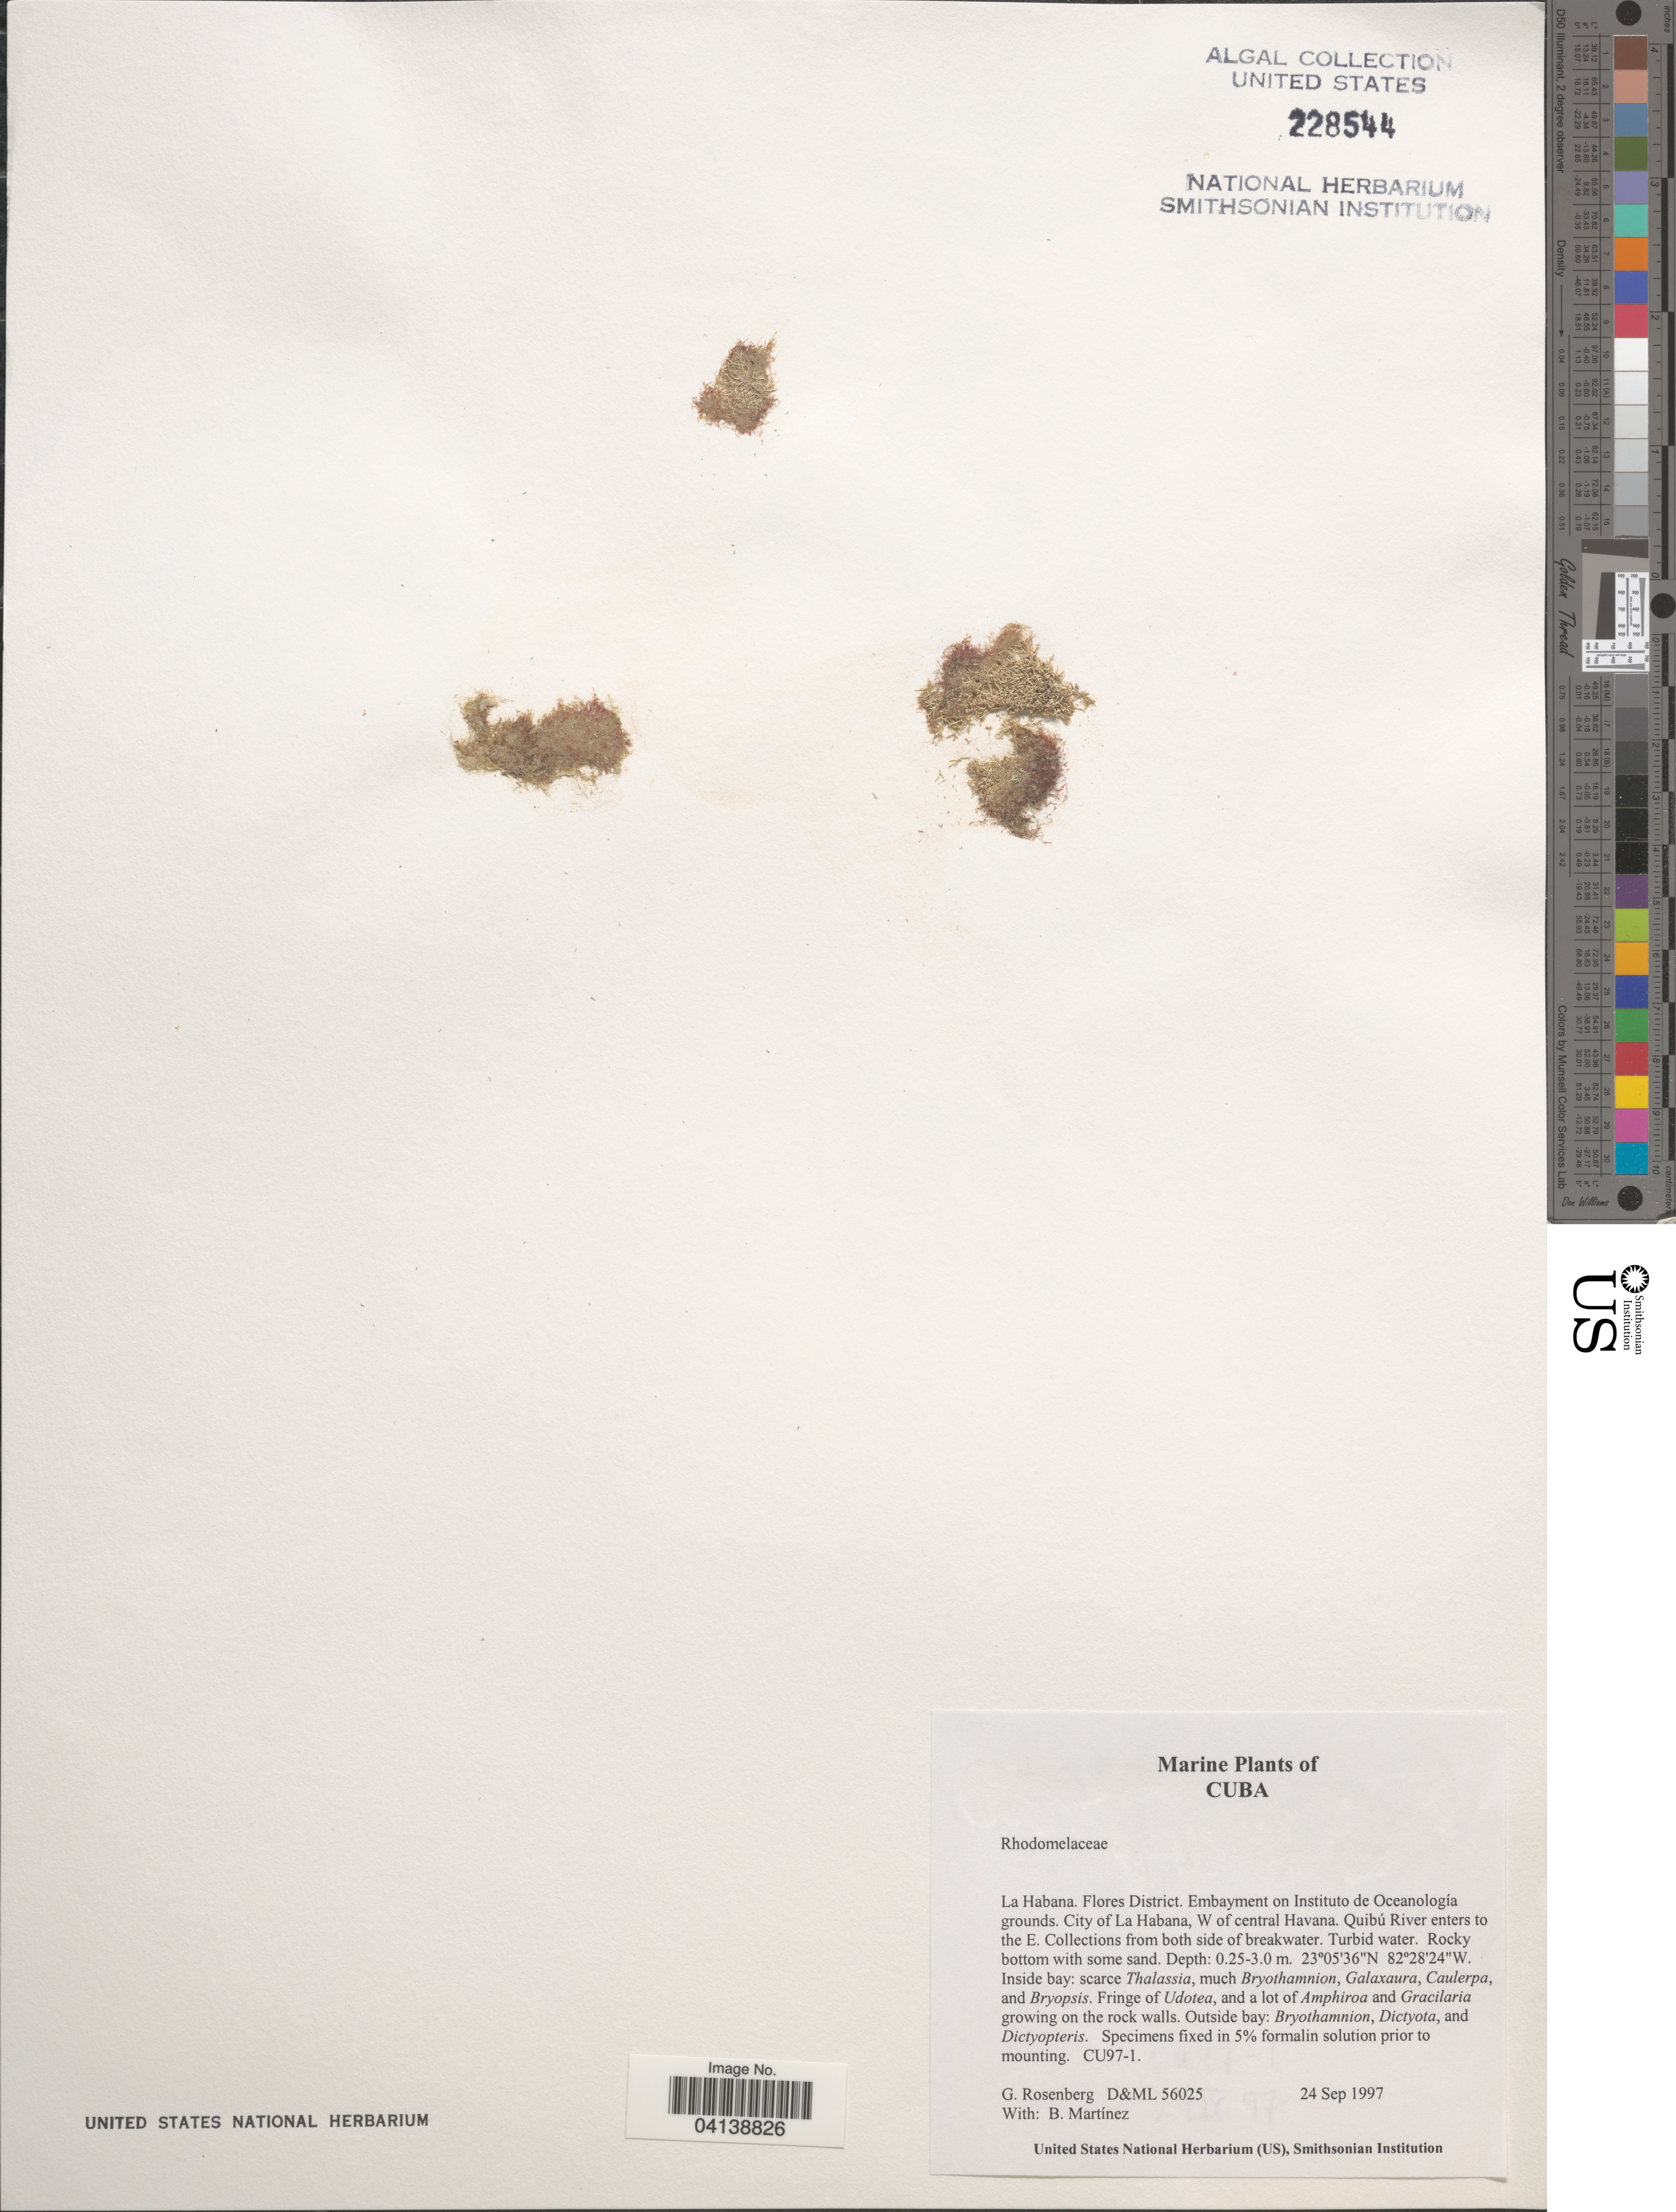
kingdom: Plantae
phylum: Rhodophyta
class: Florideophyceae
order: Ceramiales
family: Rhodomelaceae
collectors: G. Rosenberg & B. Martinez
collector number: D&ML56025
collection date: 1997-09-24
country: Cuba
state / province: La Habana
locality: Flores District. Embayment on Instituto de Oceanología grounds. City of La Habana, W of central Havana. Quibú River enters to the E.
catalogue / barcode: US 228544